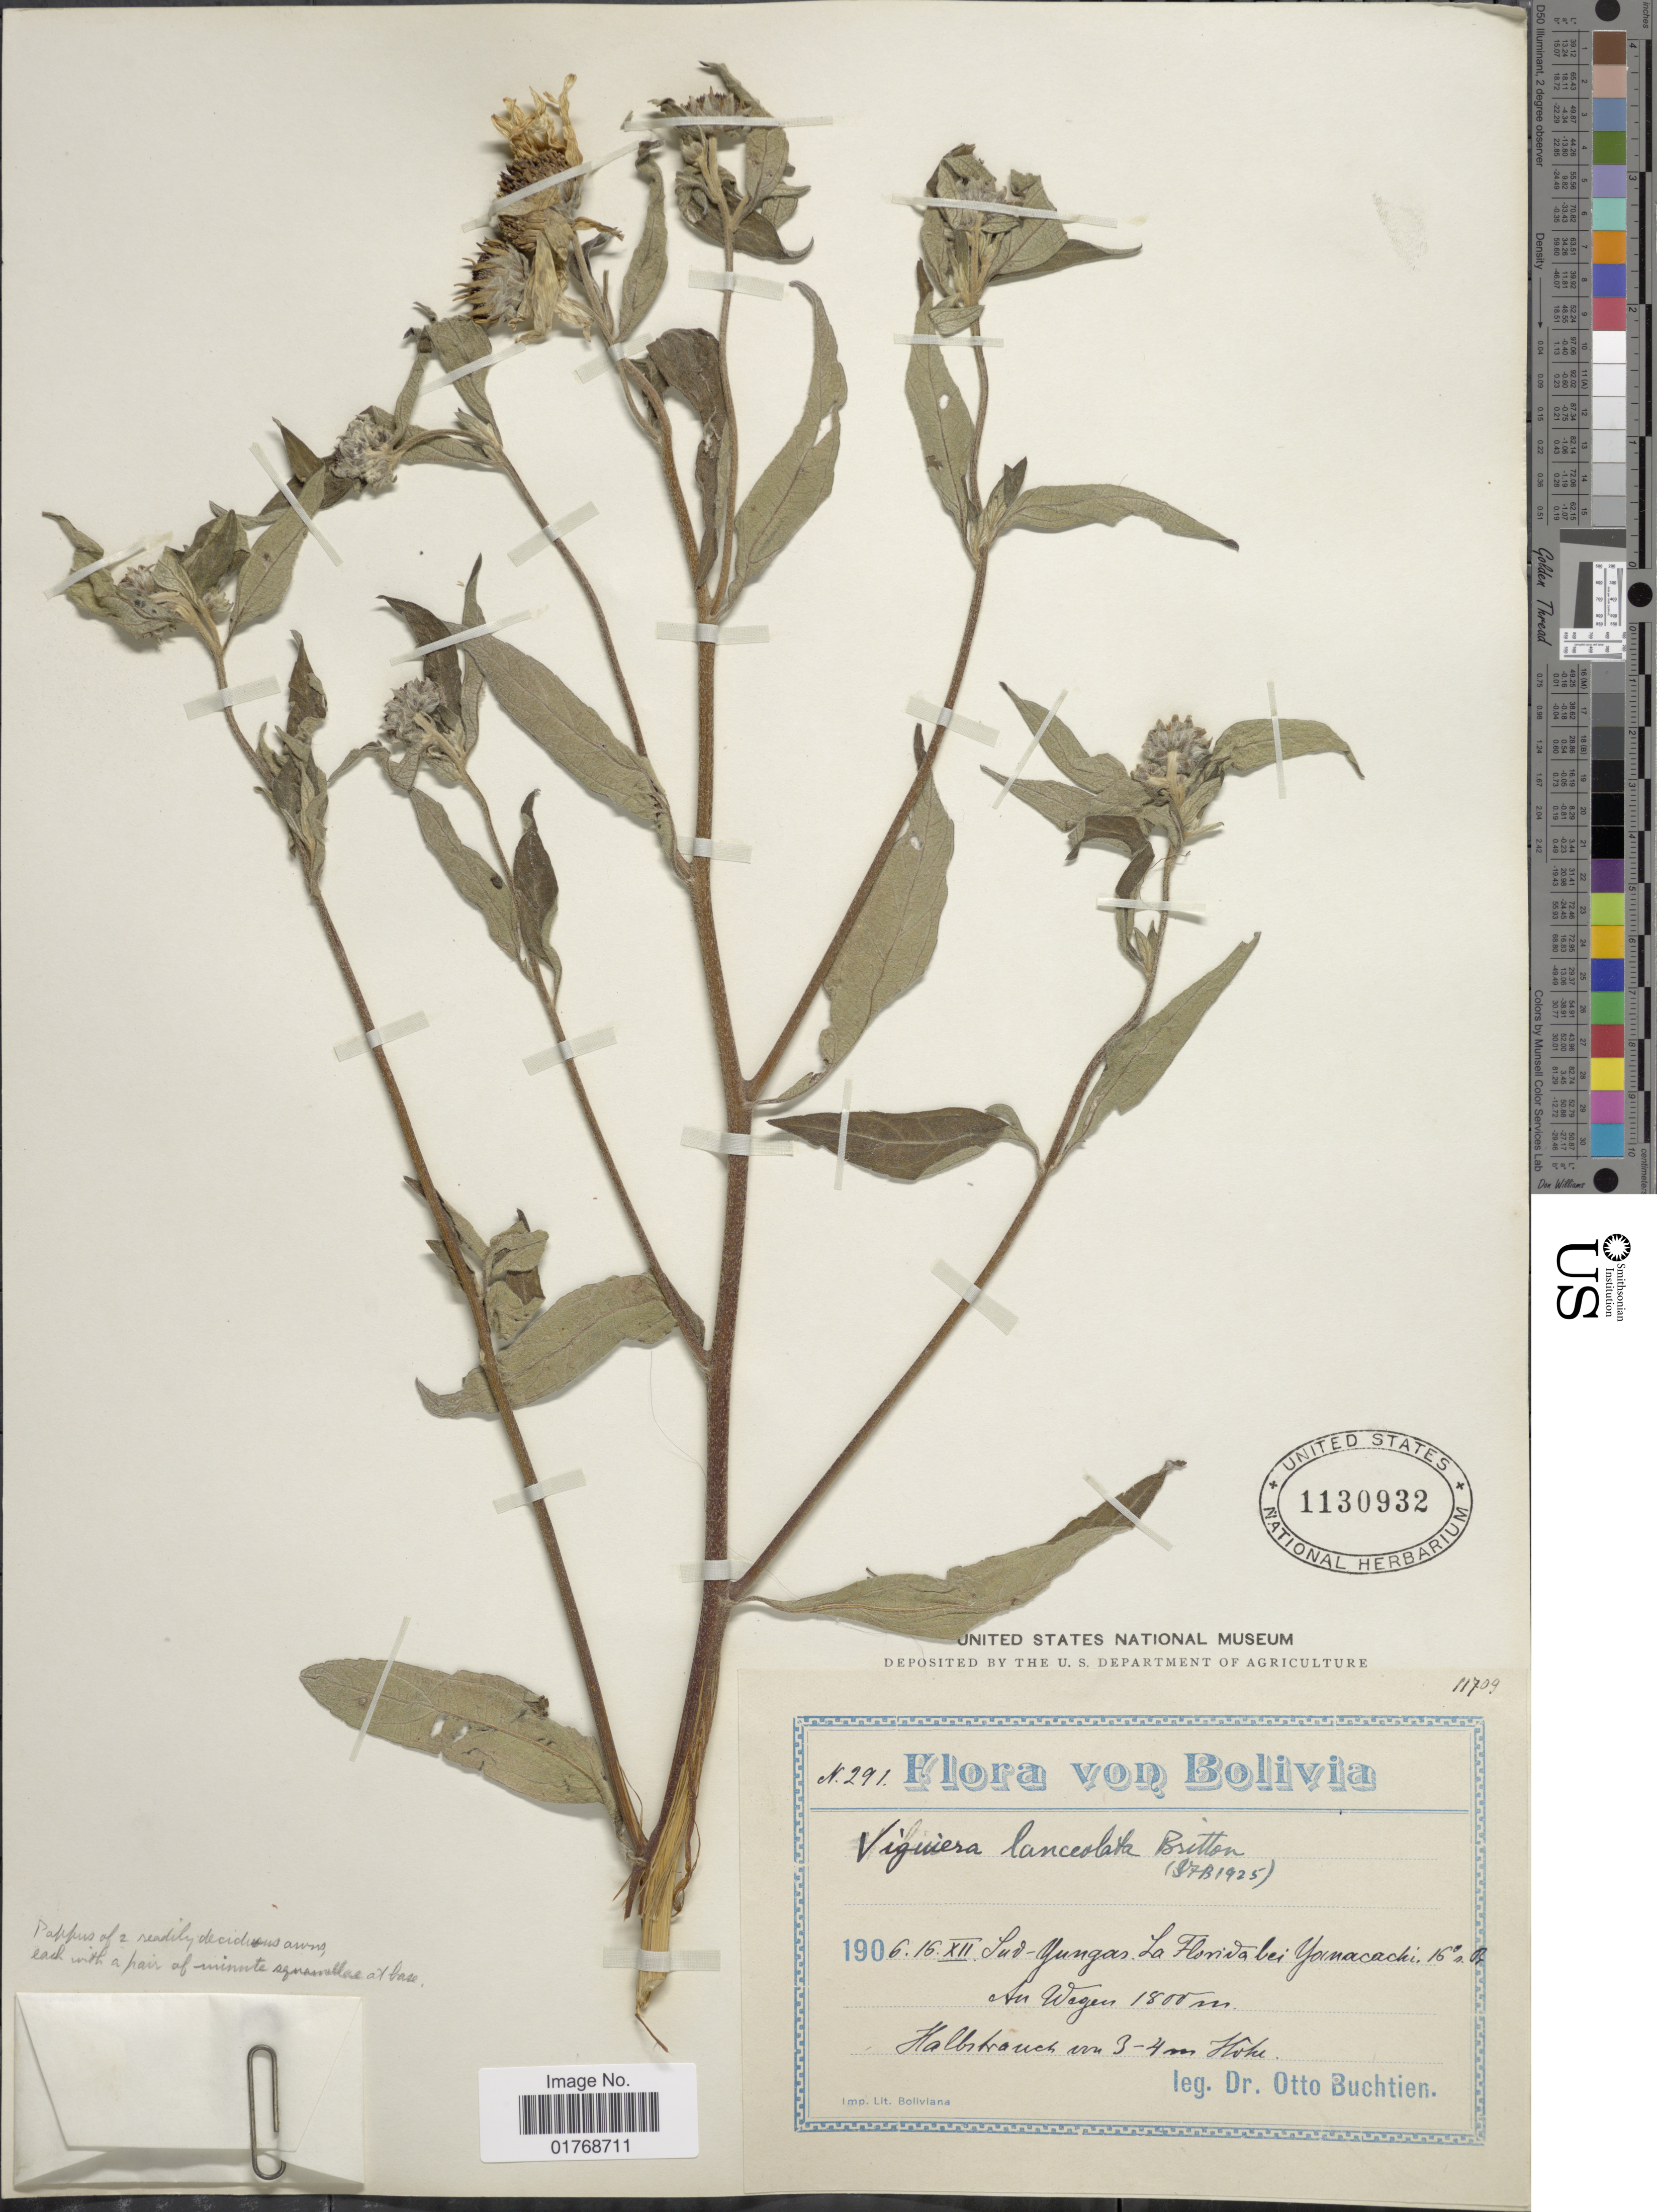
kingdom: Plantae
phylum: Tracheophyta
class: Magnoliopsida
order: Asterales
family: Asteraceae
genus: Viguiera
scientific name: Viguiera laciniata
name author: A. Gray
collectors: O. Buchtien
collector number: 291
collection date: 1906-12-16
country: Bolivia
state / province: La Paz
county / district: Sud Yungas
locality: La Florida bei Yanacachi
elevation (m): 1800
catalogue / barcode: US 1130932